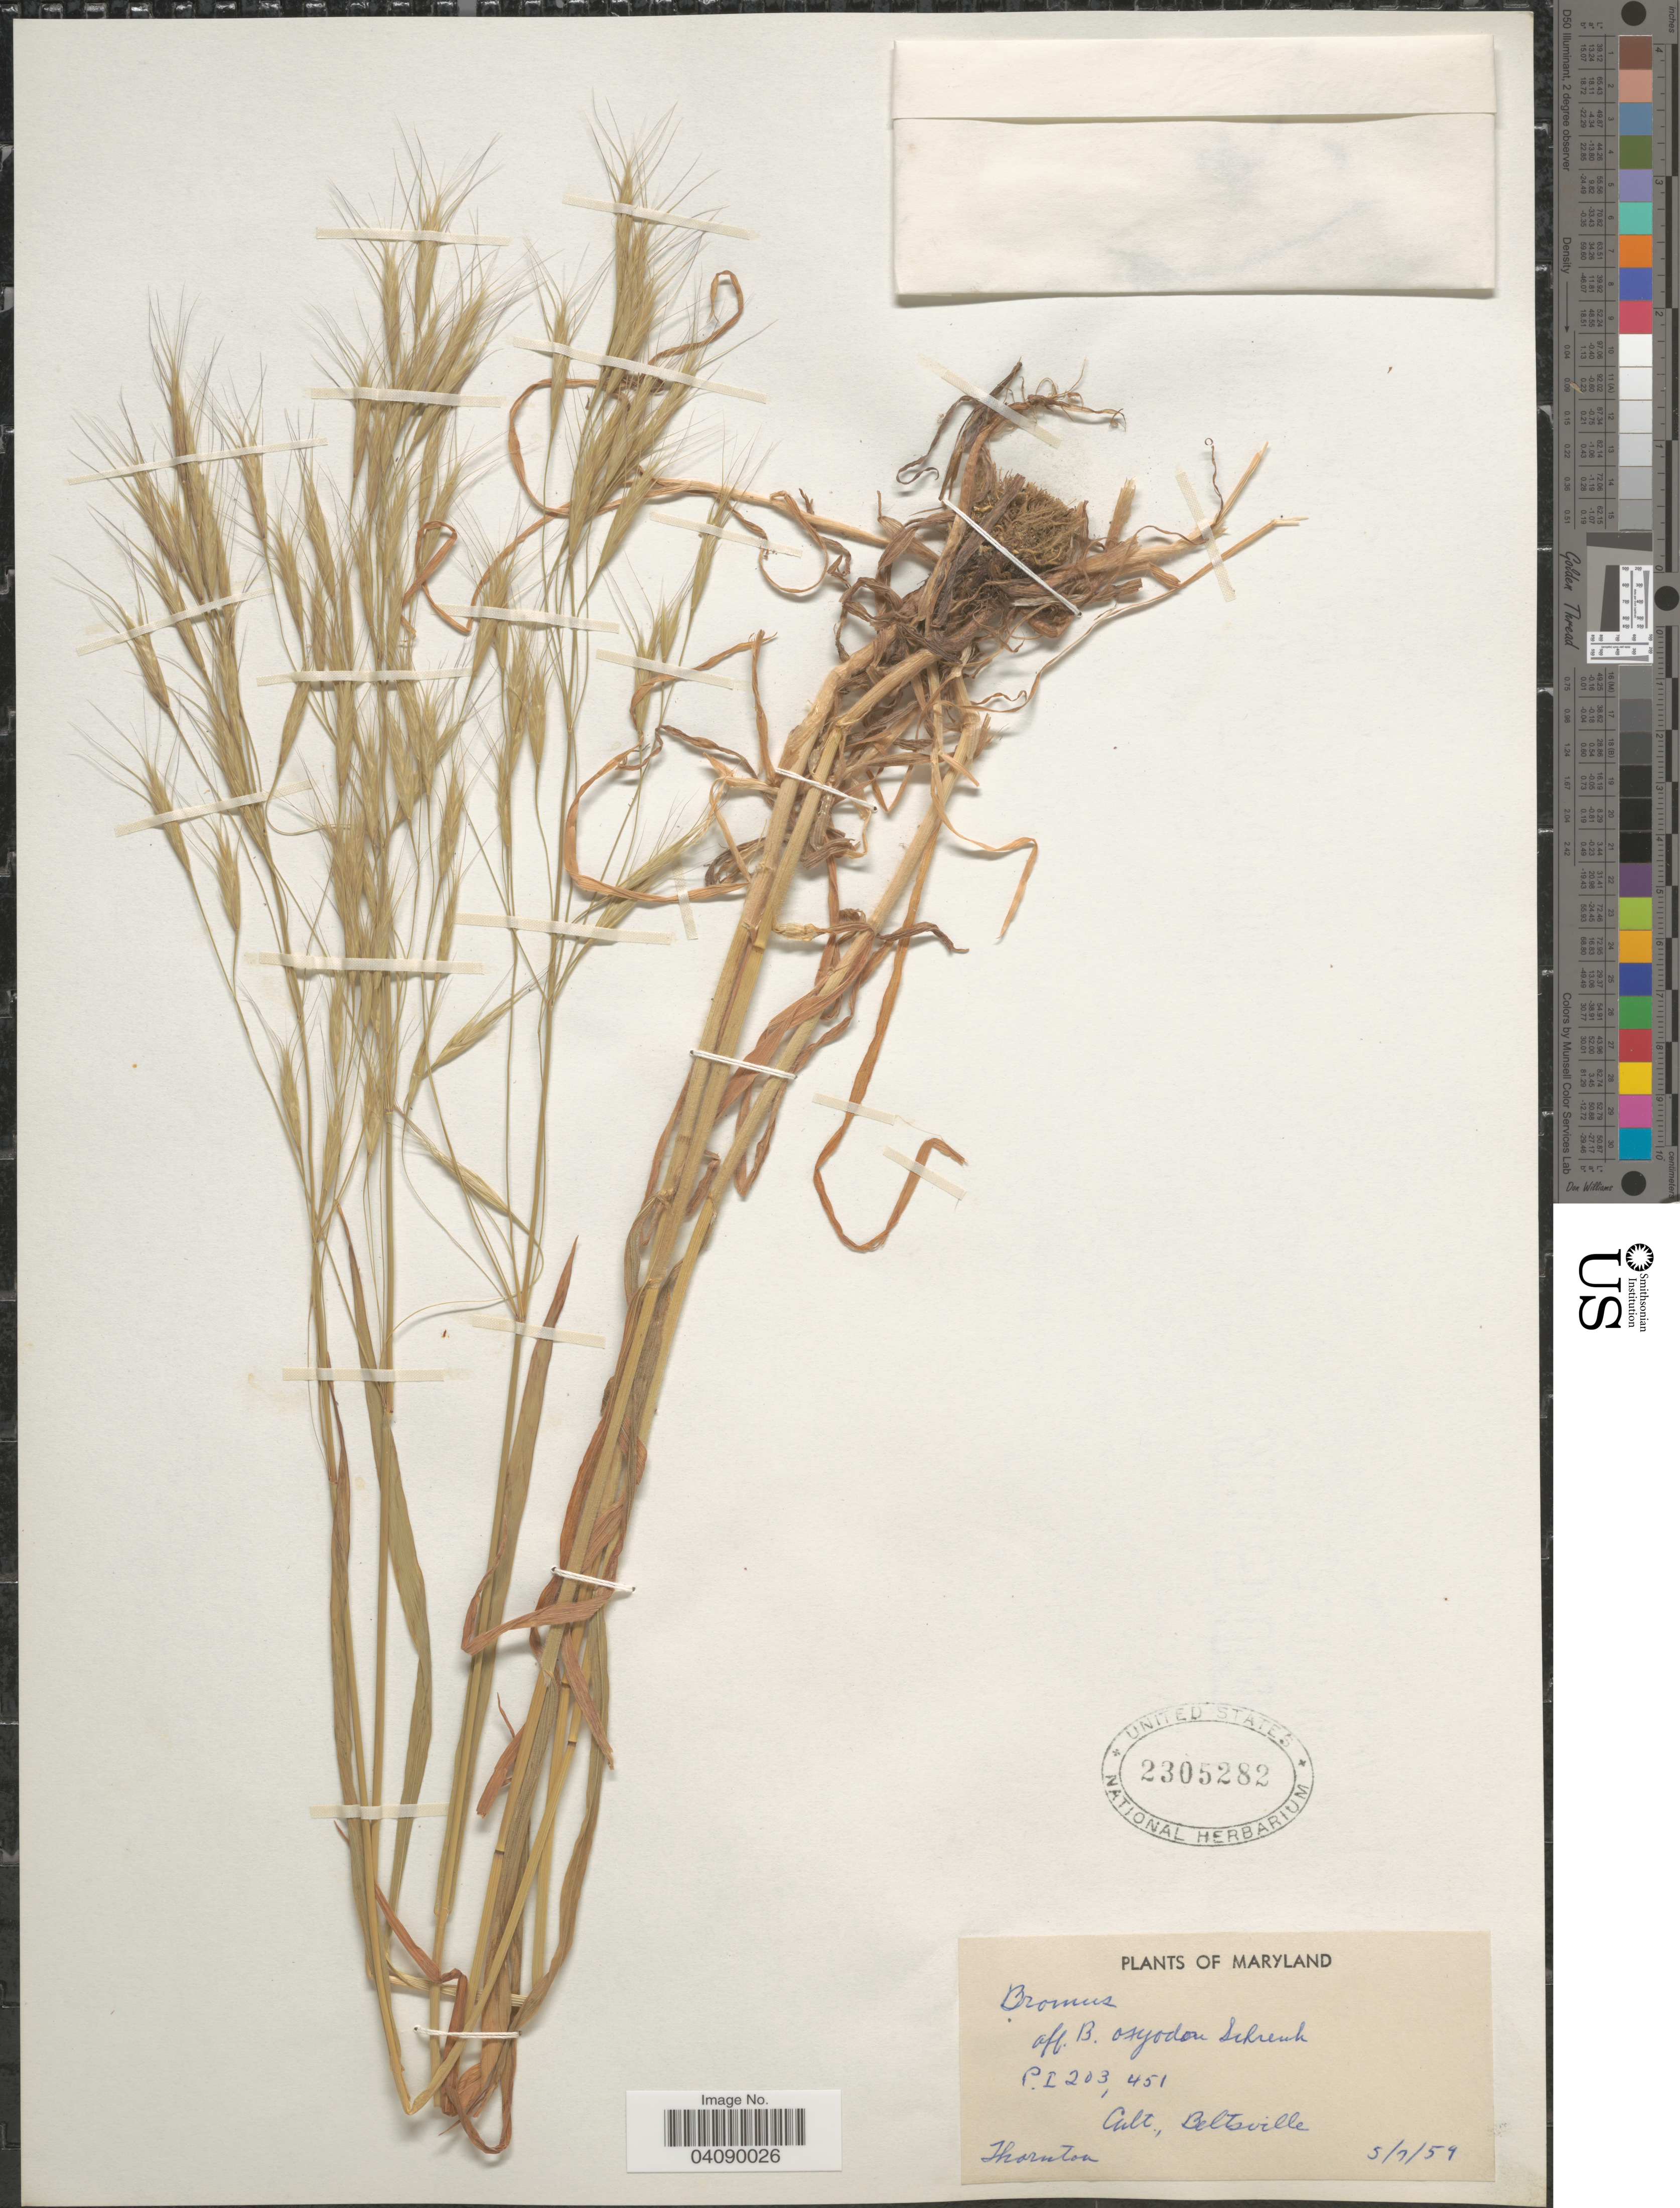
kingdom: Plantae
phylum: Tracheophyta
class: Liliopsida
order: Poales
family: Poaceae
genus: Bromus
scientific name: Bromus sp.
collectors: Thornton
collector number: P.I.203451?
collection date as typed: Transcribed d/m/y: 7/5/59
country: United States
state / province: Maryland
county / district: Prince George's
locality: Cult., Beltsville.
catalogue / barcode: US 2305282